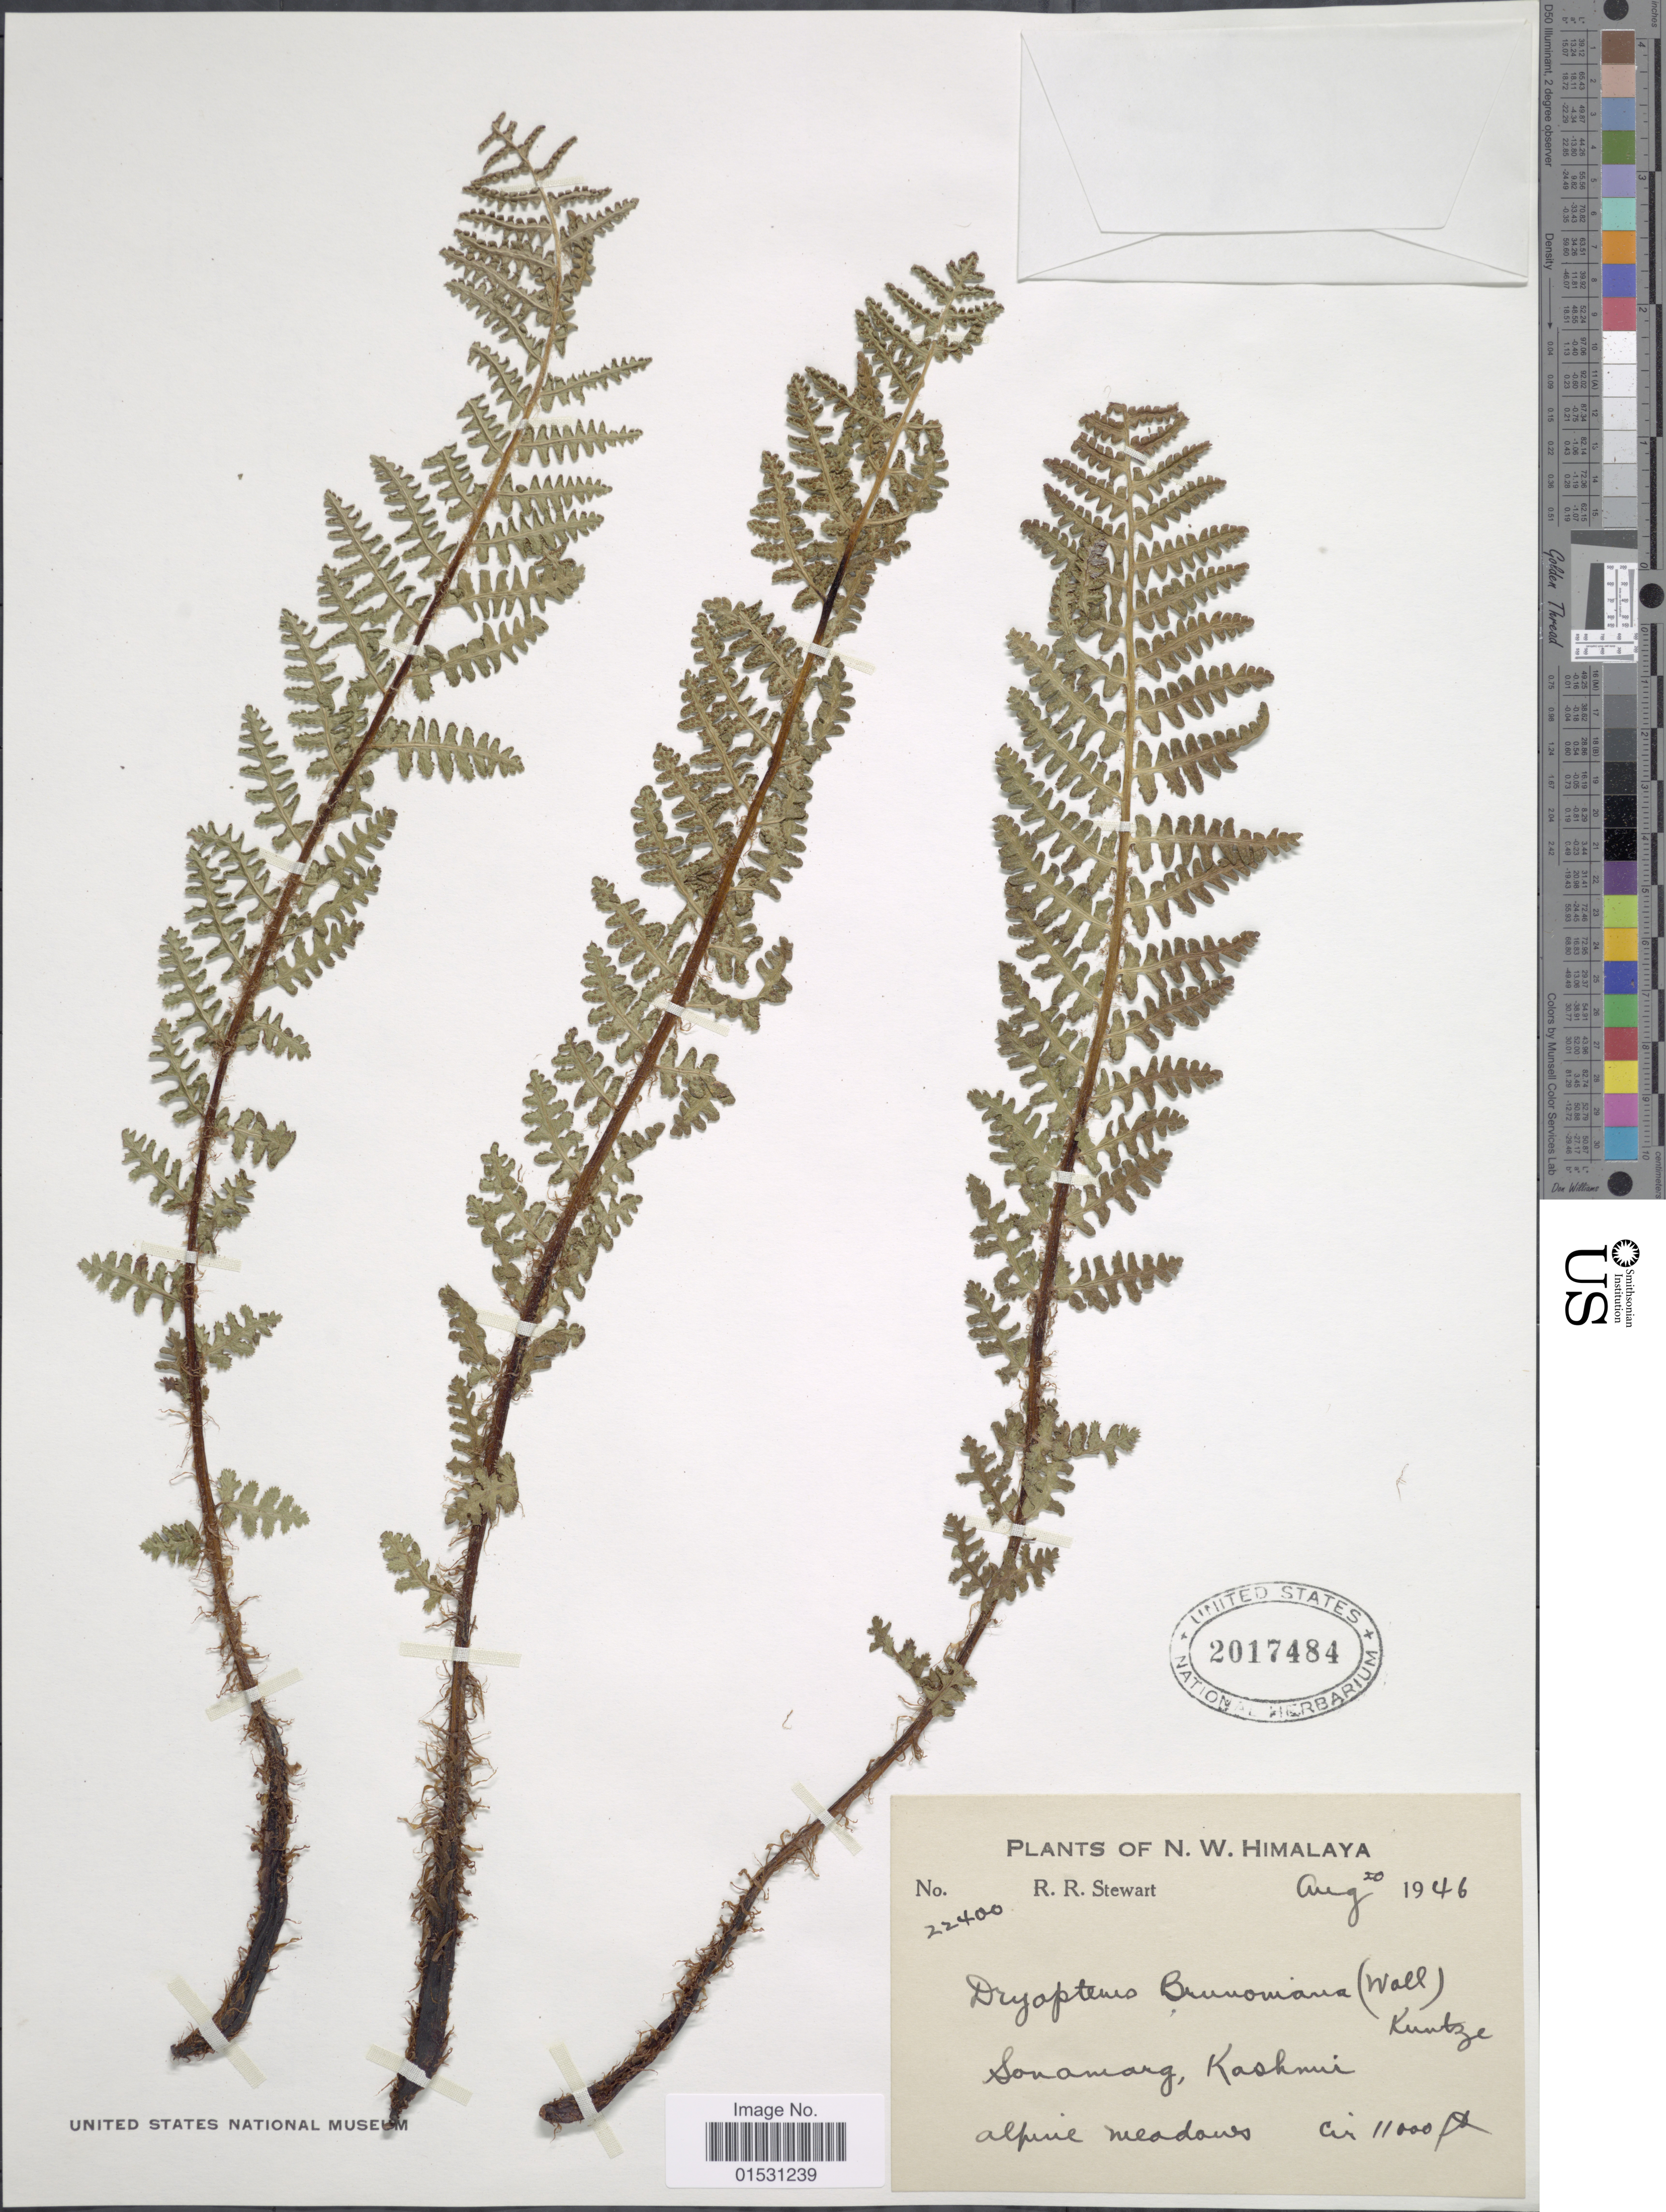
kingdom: Plantae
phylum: Tracheophyta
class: Polypodiopsida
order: Polypodiales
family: Athyriaceae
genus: Athyrium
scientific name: Athyrium wallickianum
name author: Ching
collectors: R. R. Stewart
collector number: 22400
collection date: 1946-08-20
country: India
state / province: Jammu and Kashmir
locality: N.W. Himalaya. Sonamarg, Kashmir.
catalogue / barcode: US 2017484